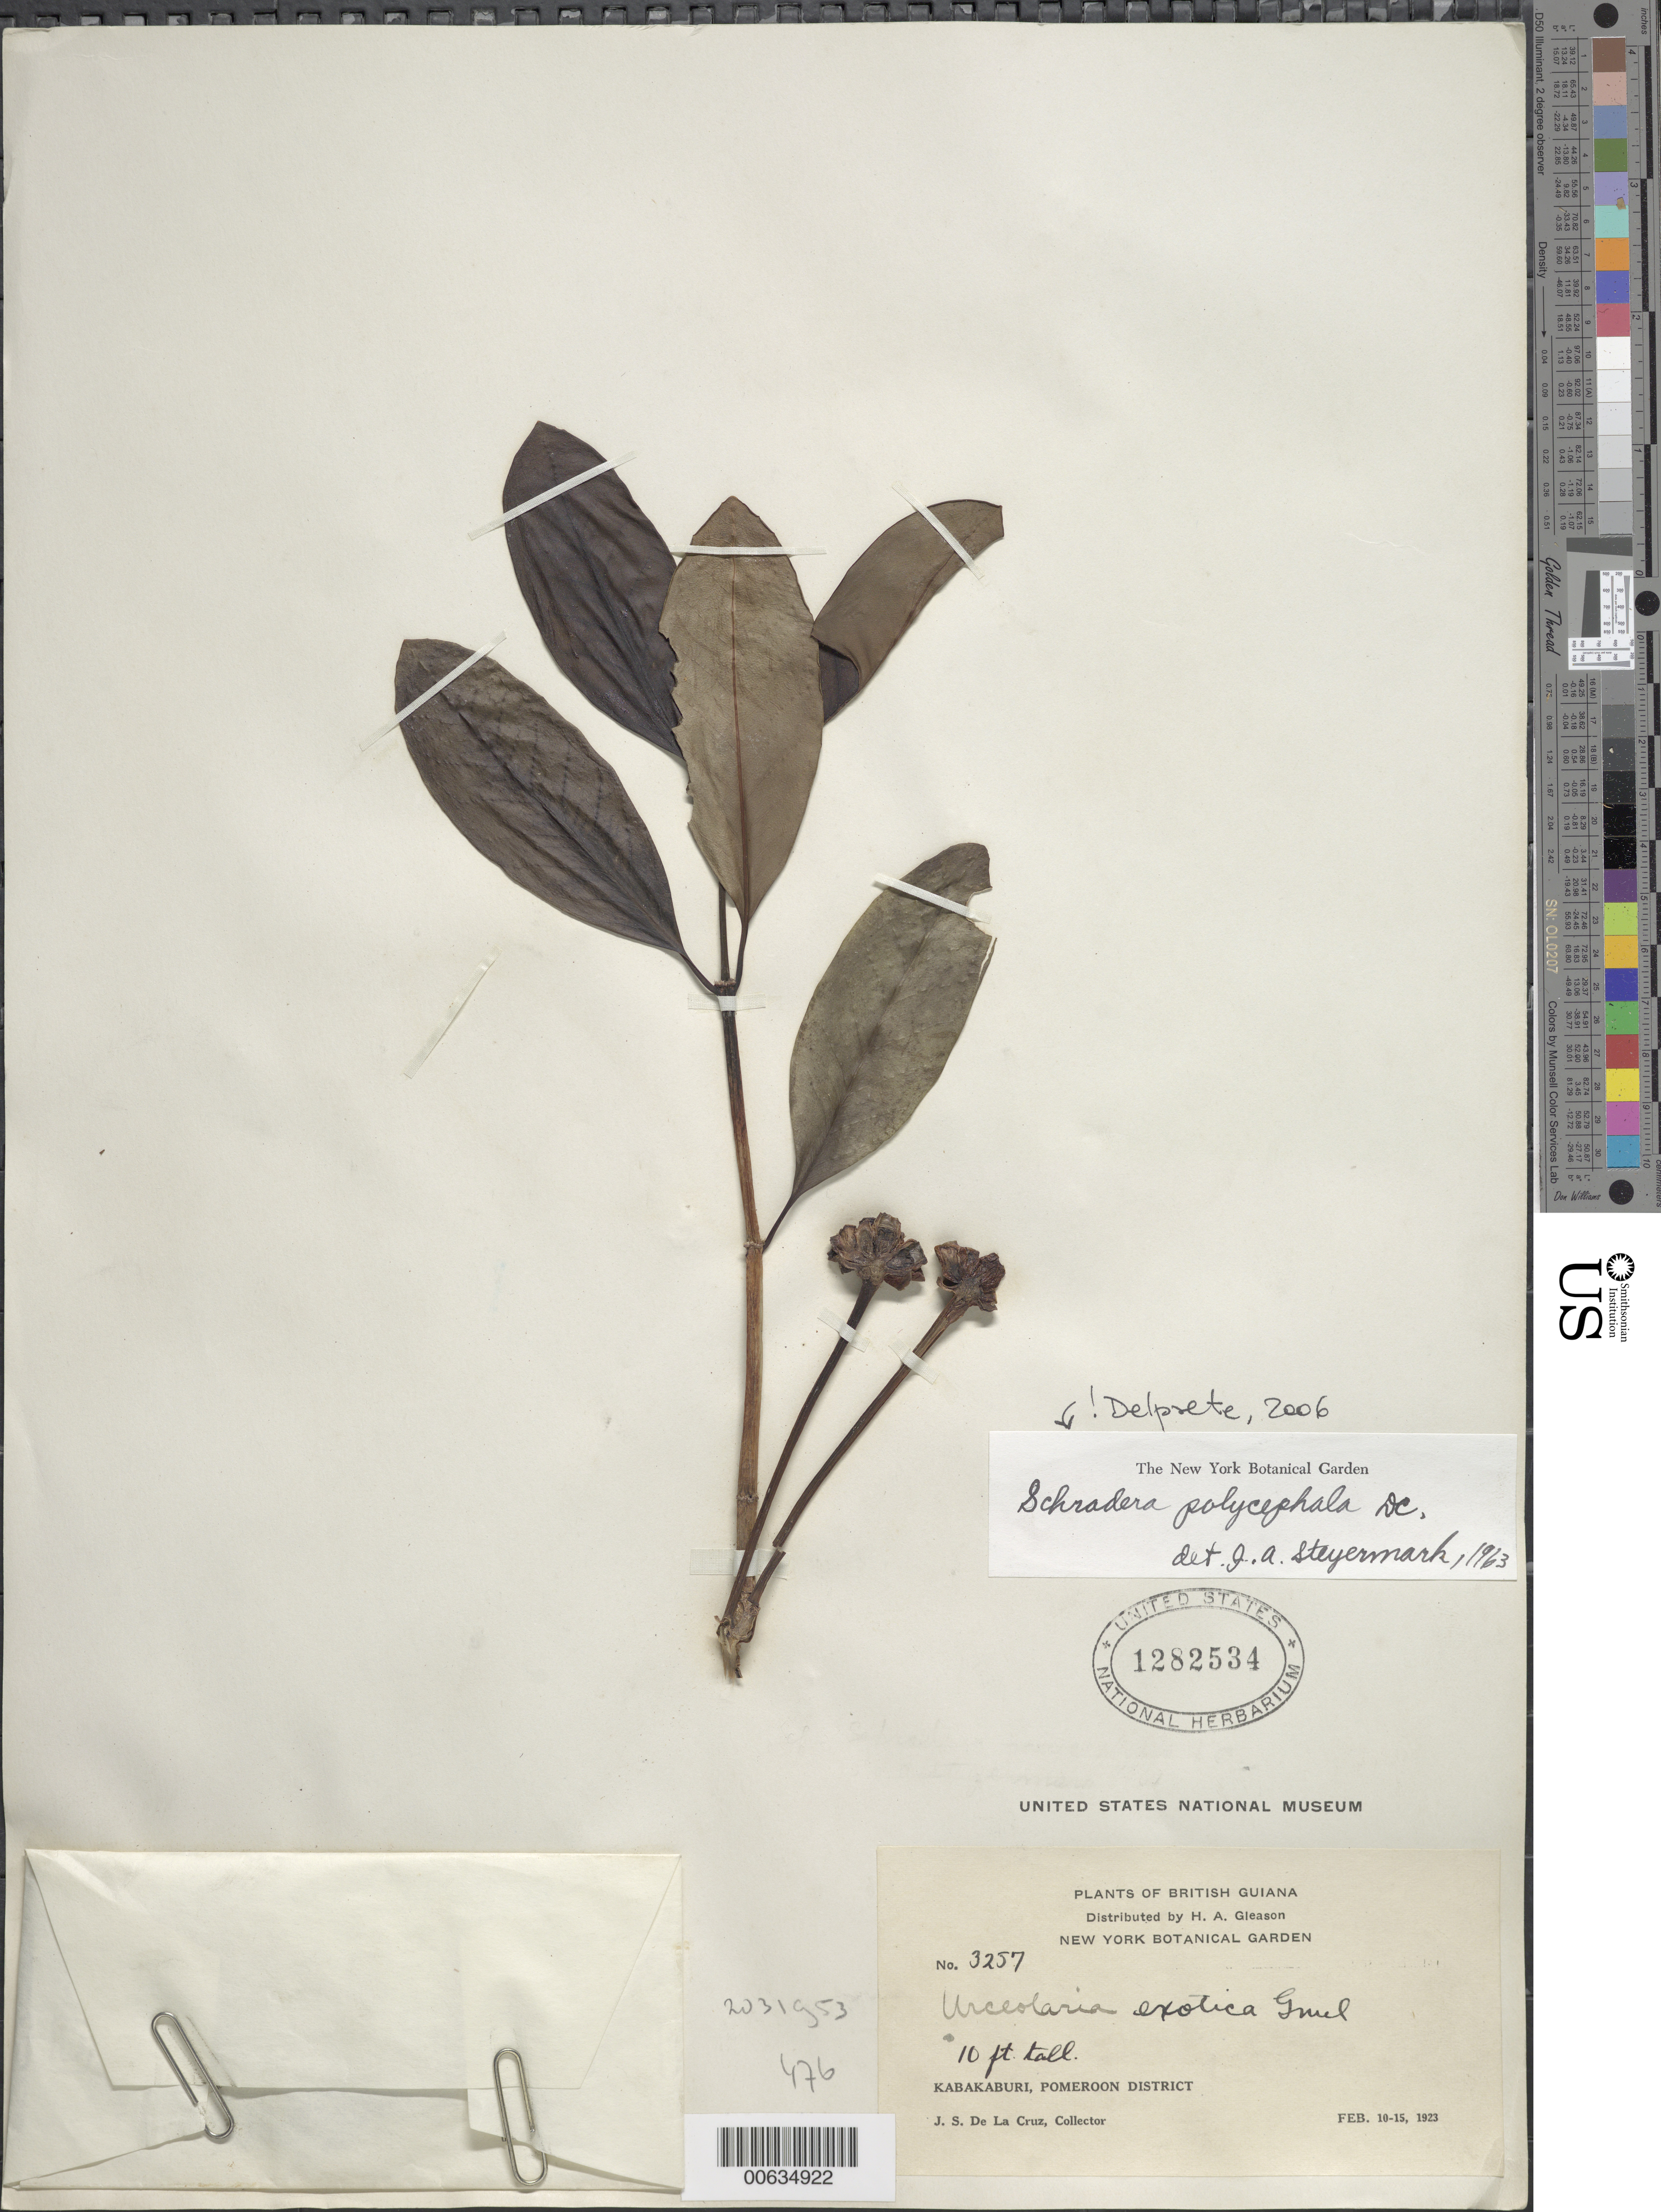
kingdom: Plantae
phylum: Tracheophyta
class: Magnoliopsida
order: Gentianales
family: Rubiaceae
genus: Schradera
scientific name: Schradera polycephala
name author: DC.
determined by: Delprete, P. G., Herb. de Guyane Cay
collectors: J. S. de la Cruz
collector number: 3257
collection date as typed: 10-Feb-23 to 15-Feb-23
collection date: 1923-02-10/1923-02-15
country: Guyana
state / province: Pomeroon-Supenaam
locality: Kabakaburi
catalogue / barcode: US 1282534